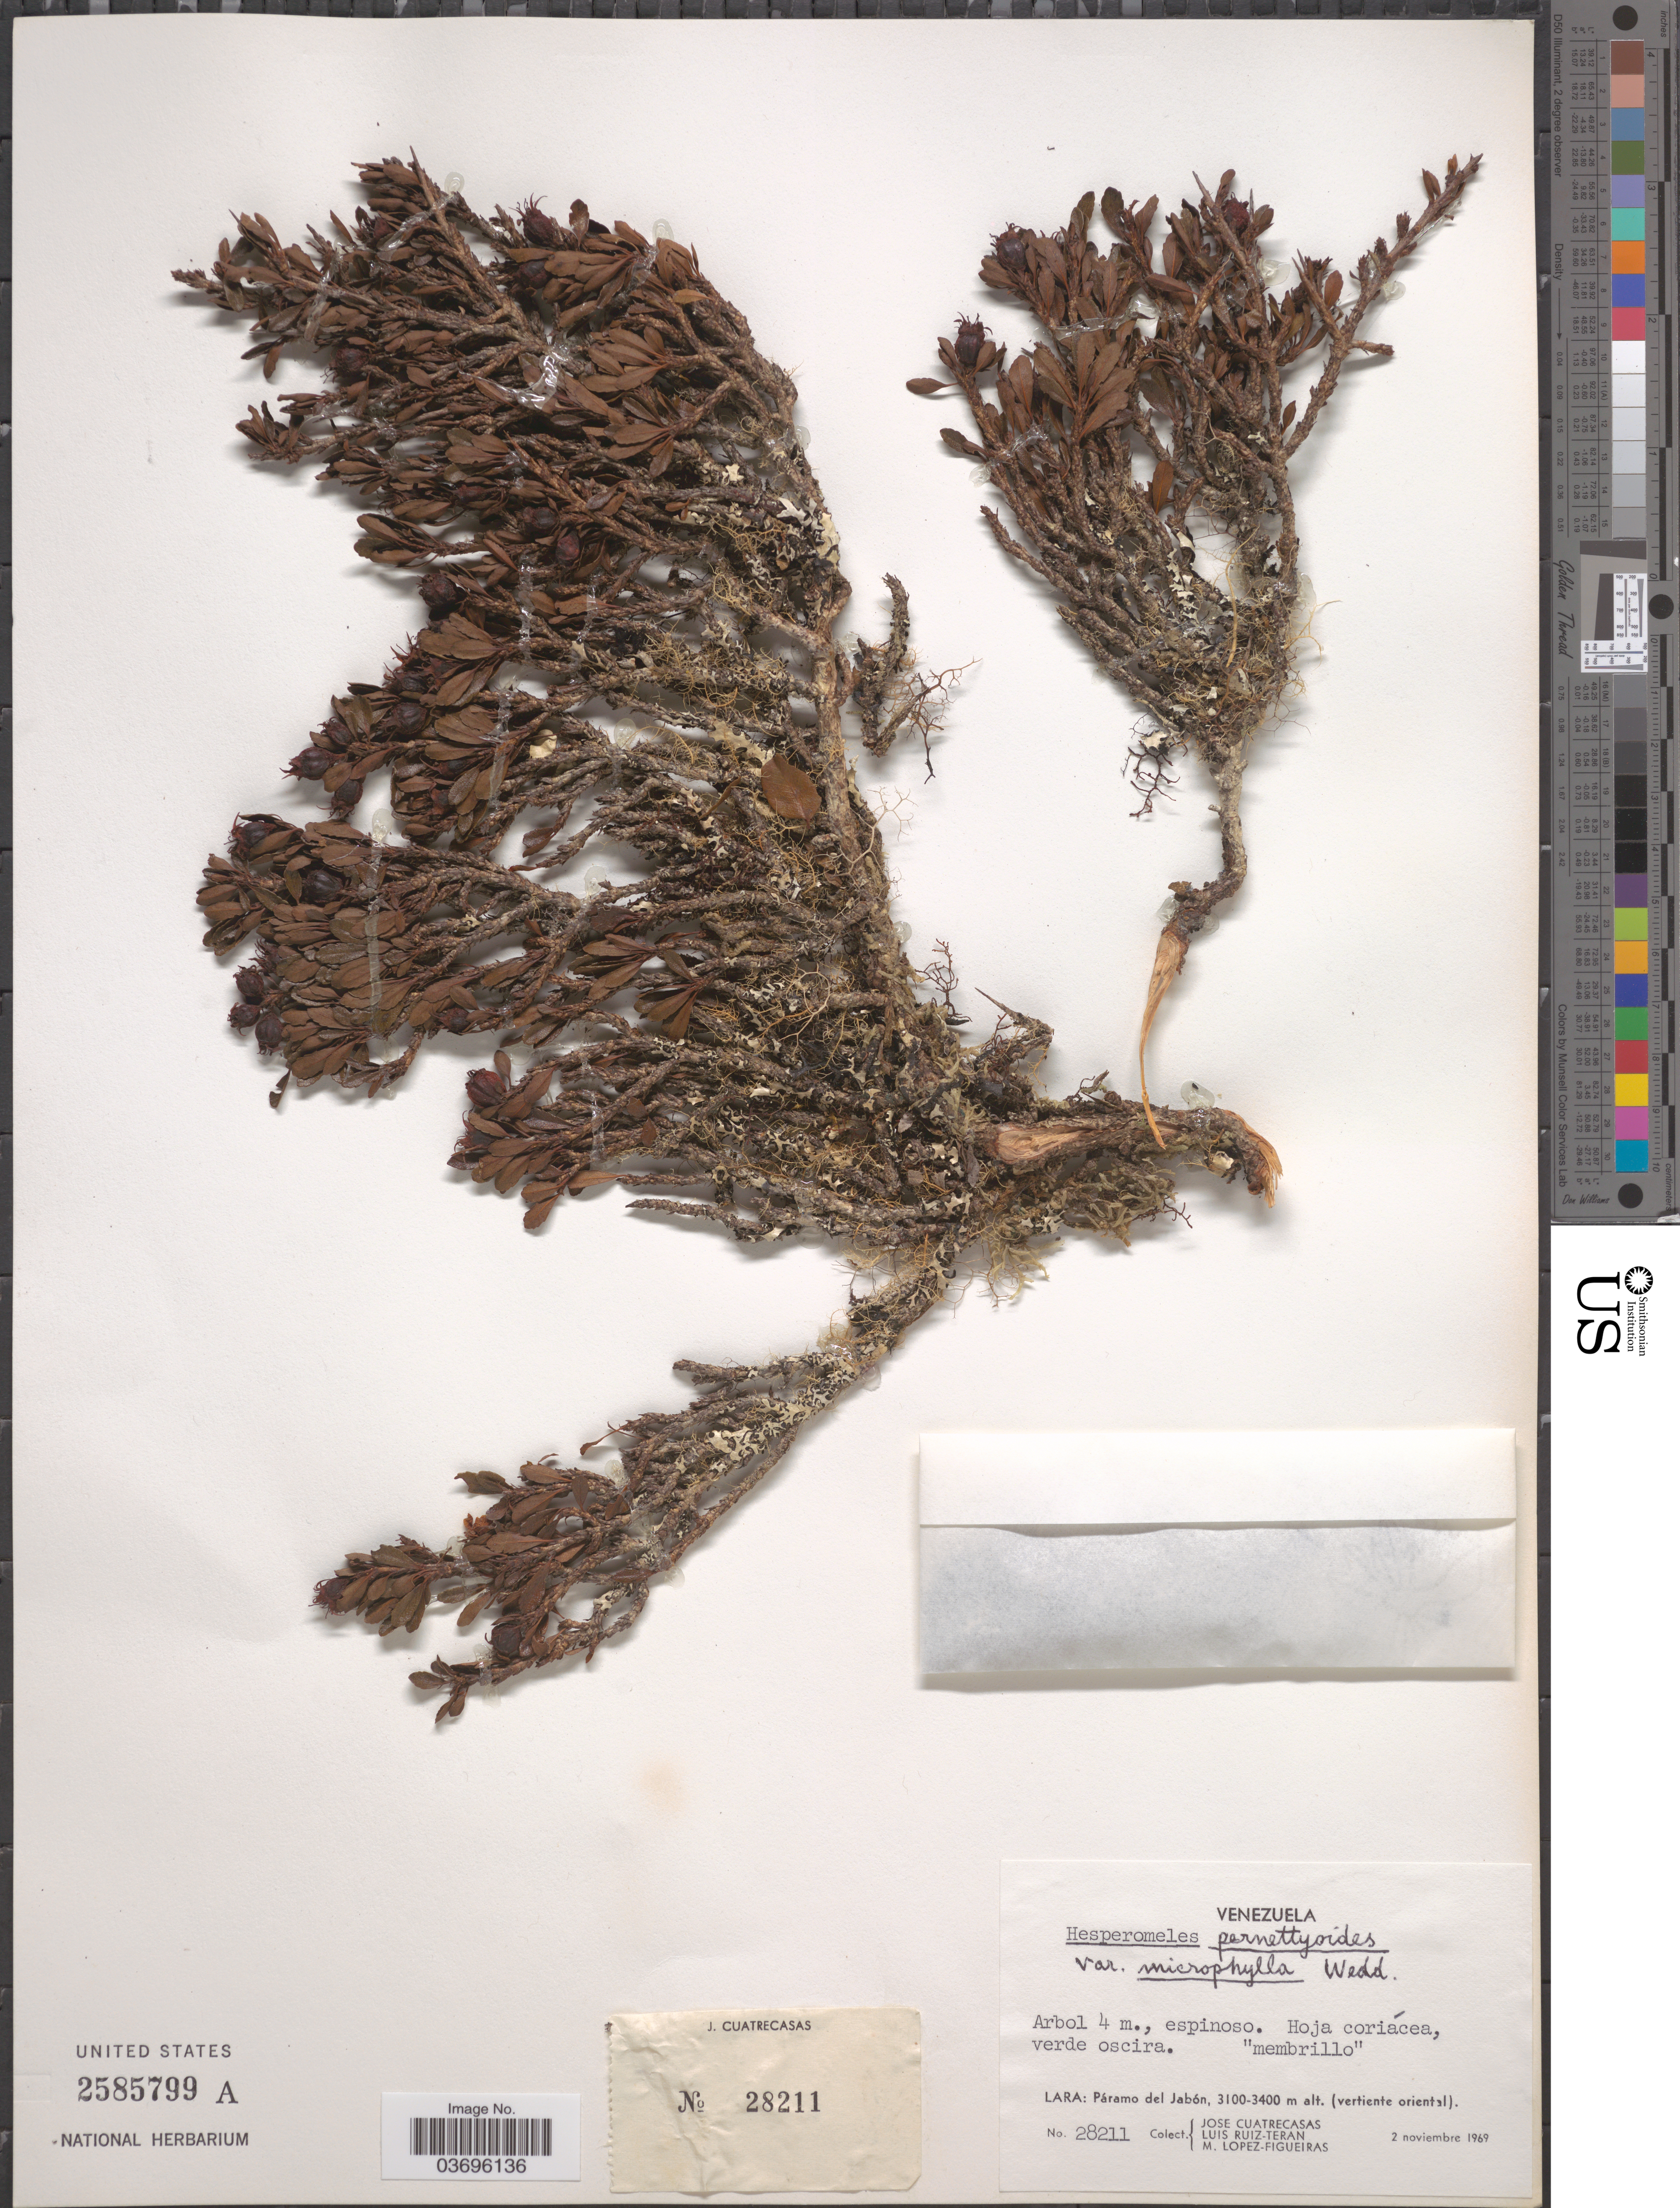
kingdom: Plantae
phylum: Tracheophyta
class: Magnoliopsida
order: Rosales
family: Rosaceae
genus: Hesperomeles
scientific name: Hesperomeles pernettyoides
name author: Wedd.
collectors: J. Cuatrecasas, L. Teran & M. López Figueiras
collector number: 28211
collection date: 1969-11-02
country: Venezuela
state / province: Lara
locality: Páramo del Jabón. (vertiente oriental).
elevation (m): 3100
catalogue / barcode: US 2585799A